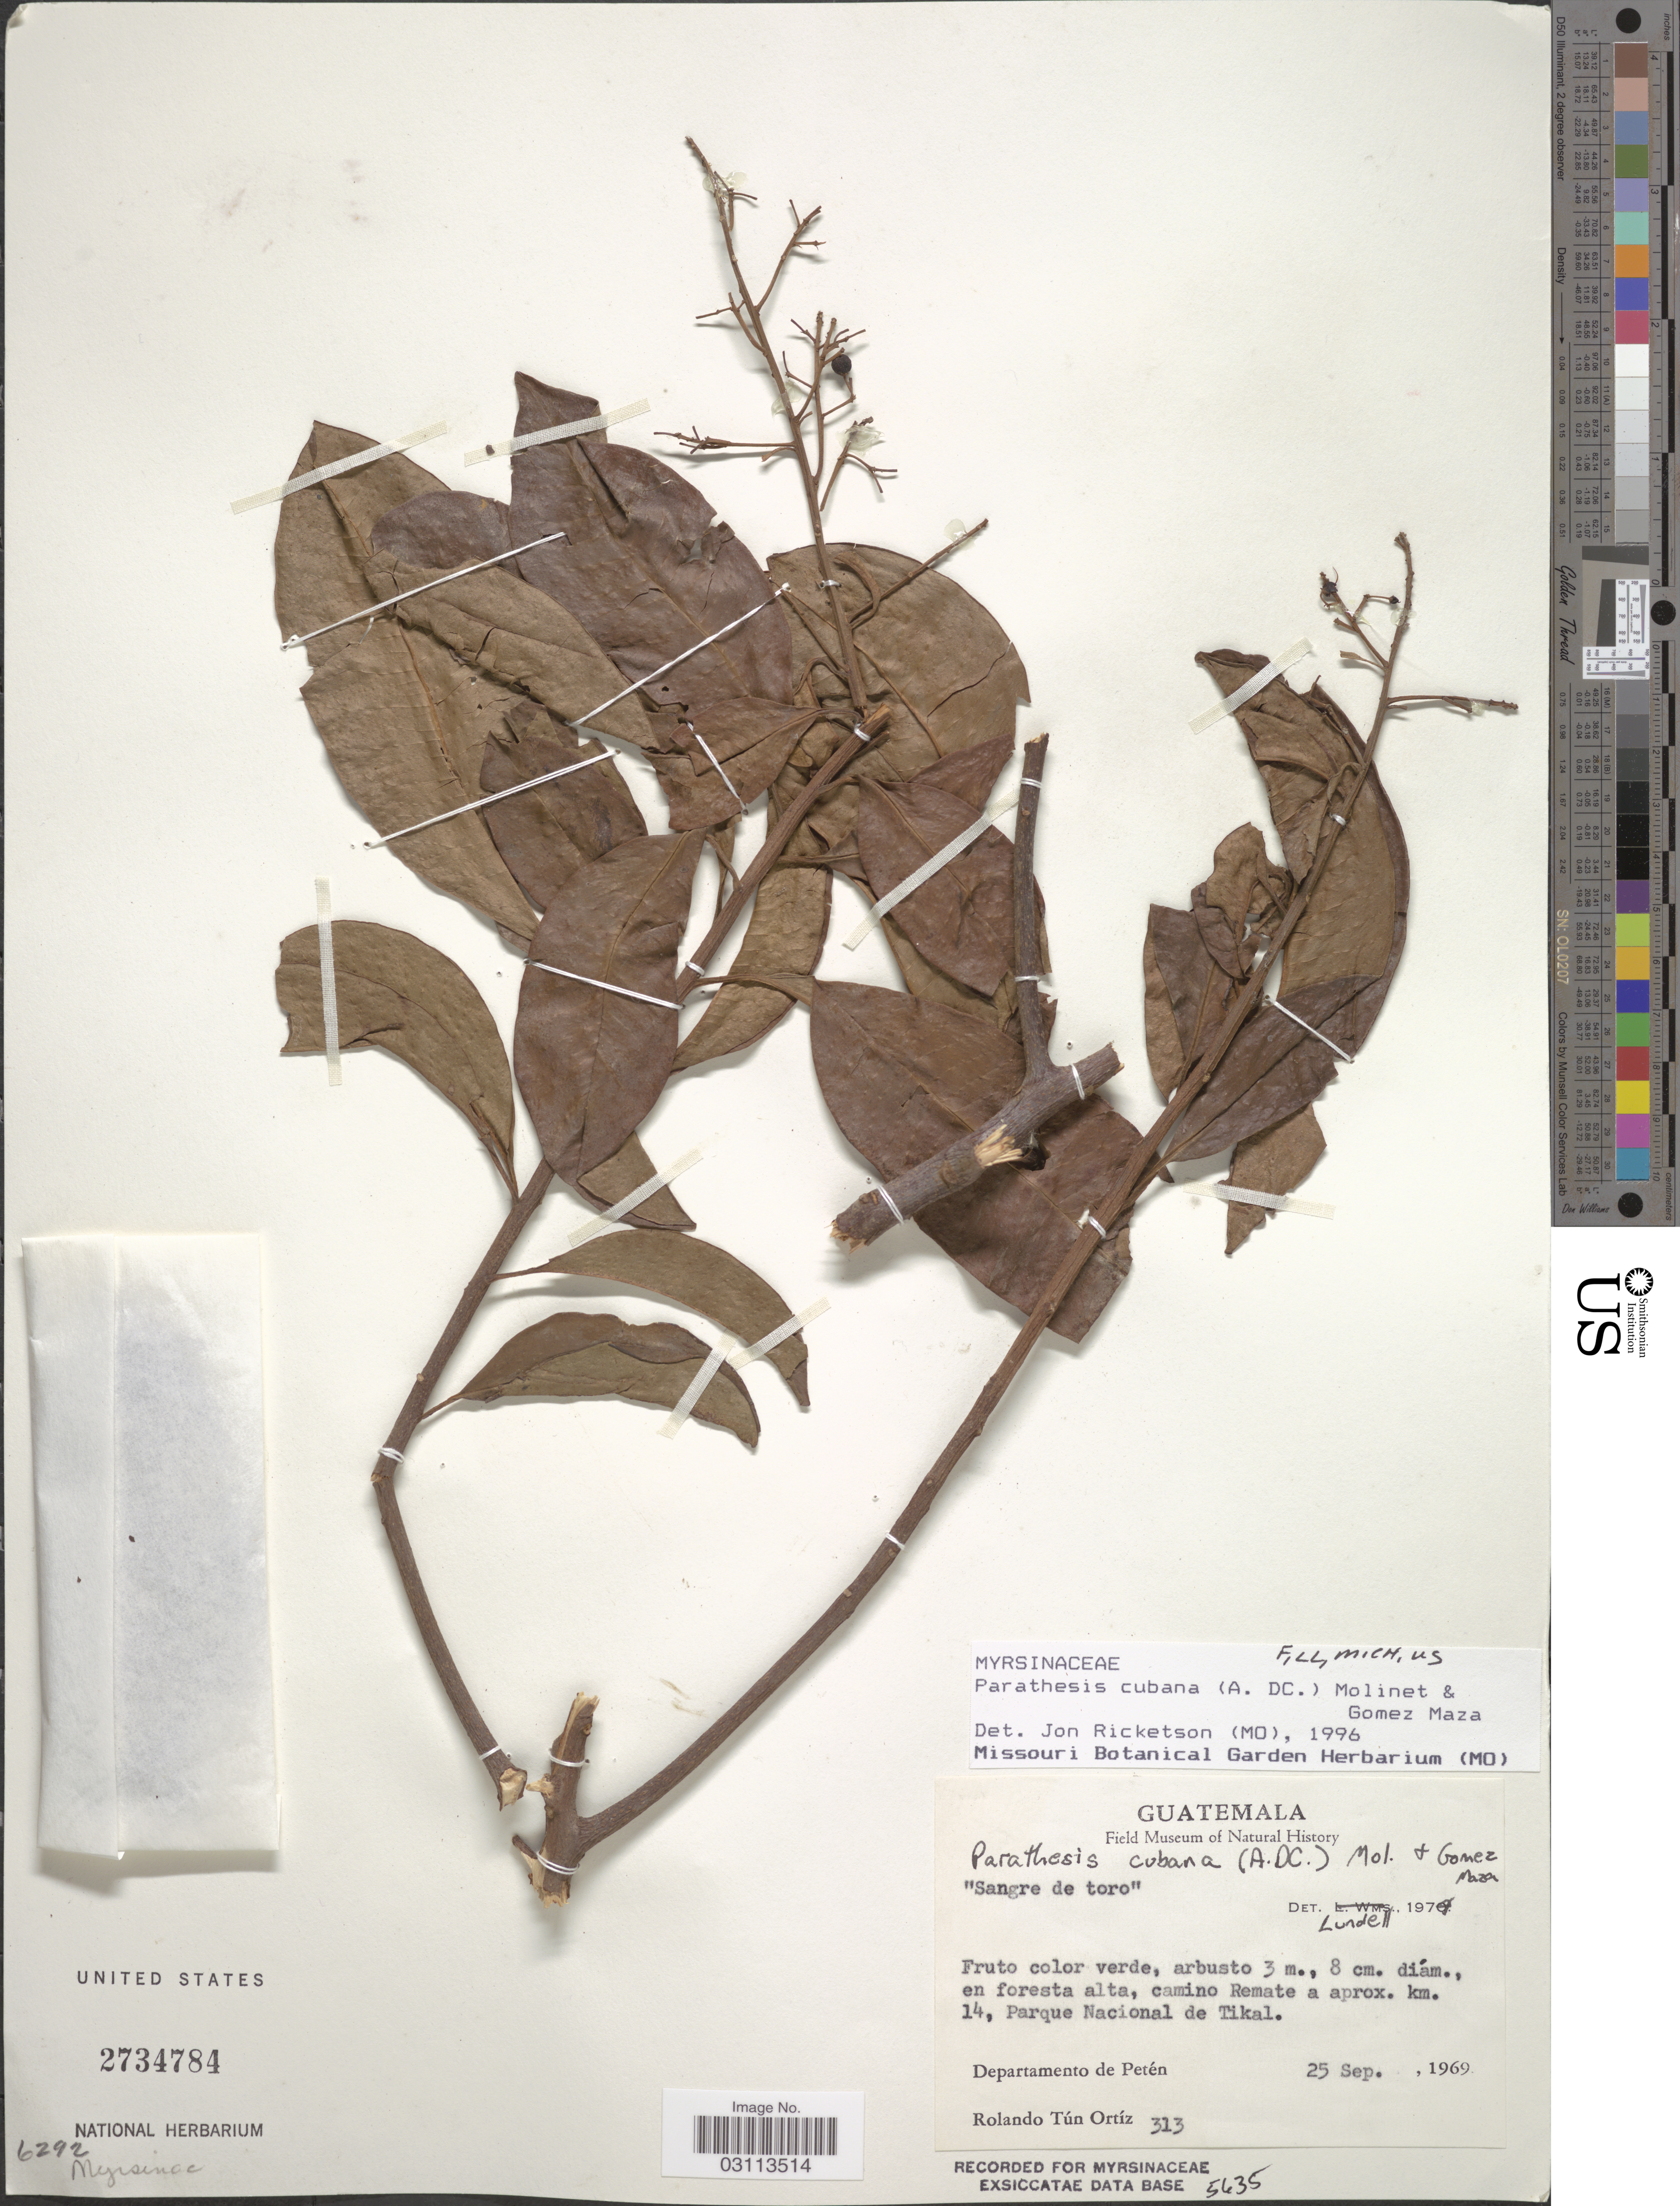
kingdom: Plantae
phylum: Tracheophyta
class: Magnoliopsida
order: Ericales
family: Primulaceae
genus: Parathesis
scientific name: Parathesis cubana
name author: (A. DC.) Molinet & M. Gómez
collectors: R. Ortiz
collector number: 313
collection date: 1969-09-25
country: Guatemala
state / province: El Petén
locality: Camino Remate a aprox. km. 14, Parque Nacional de Tikal. Departamento de Petén.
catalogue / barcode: US 2734784